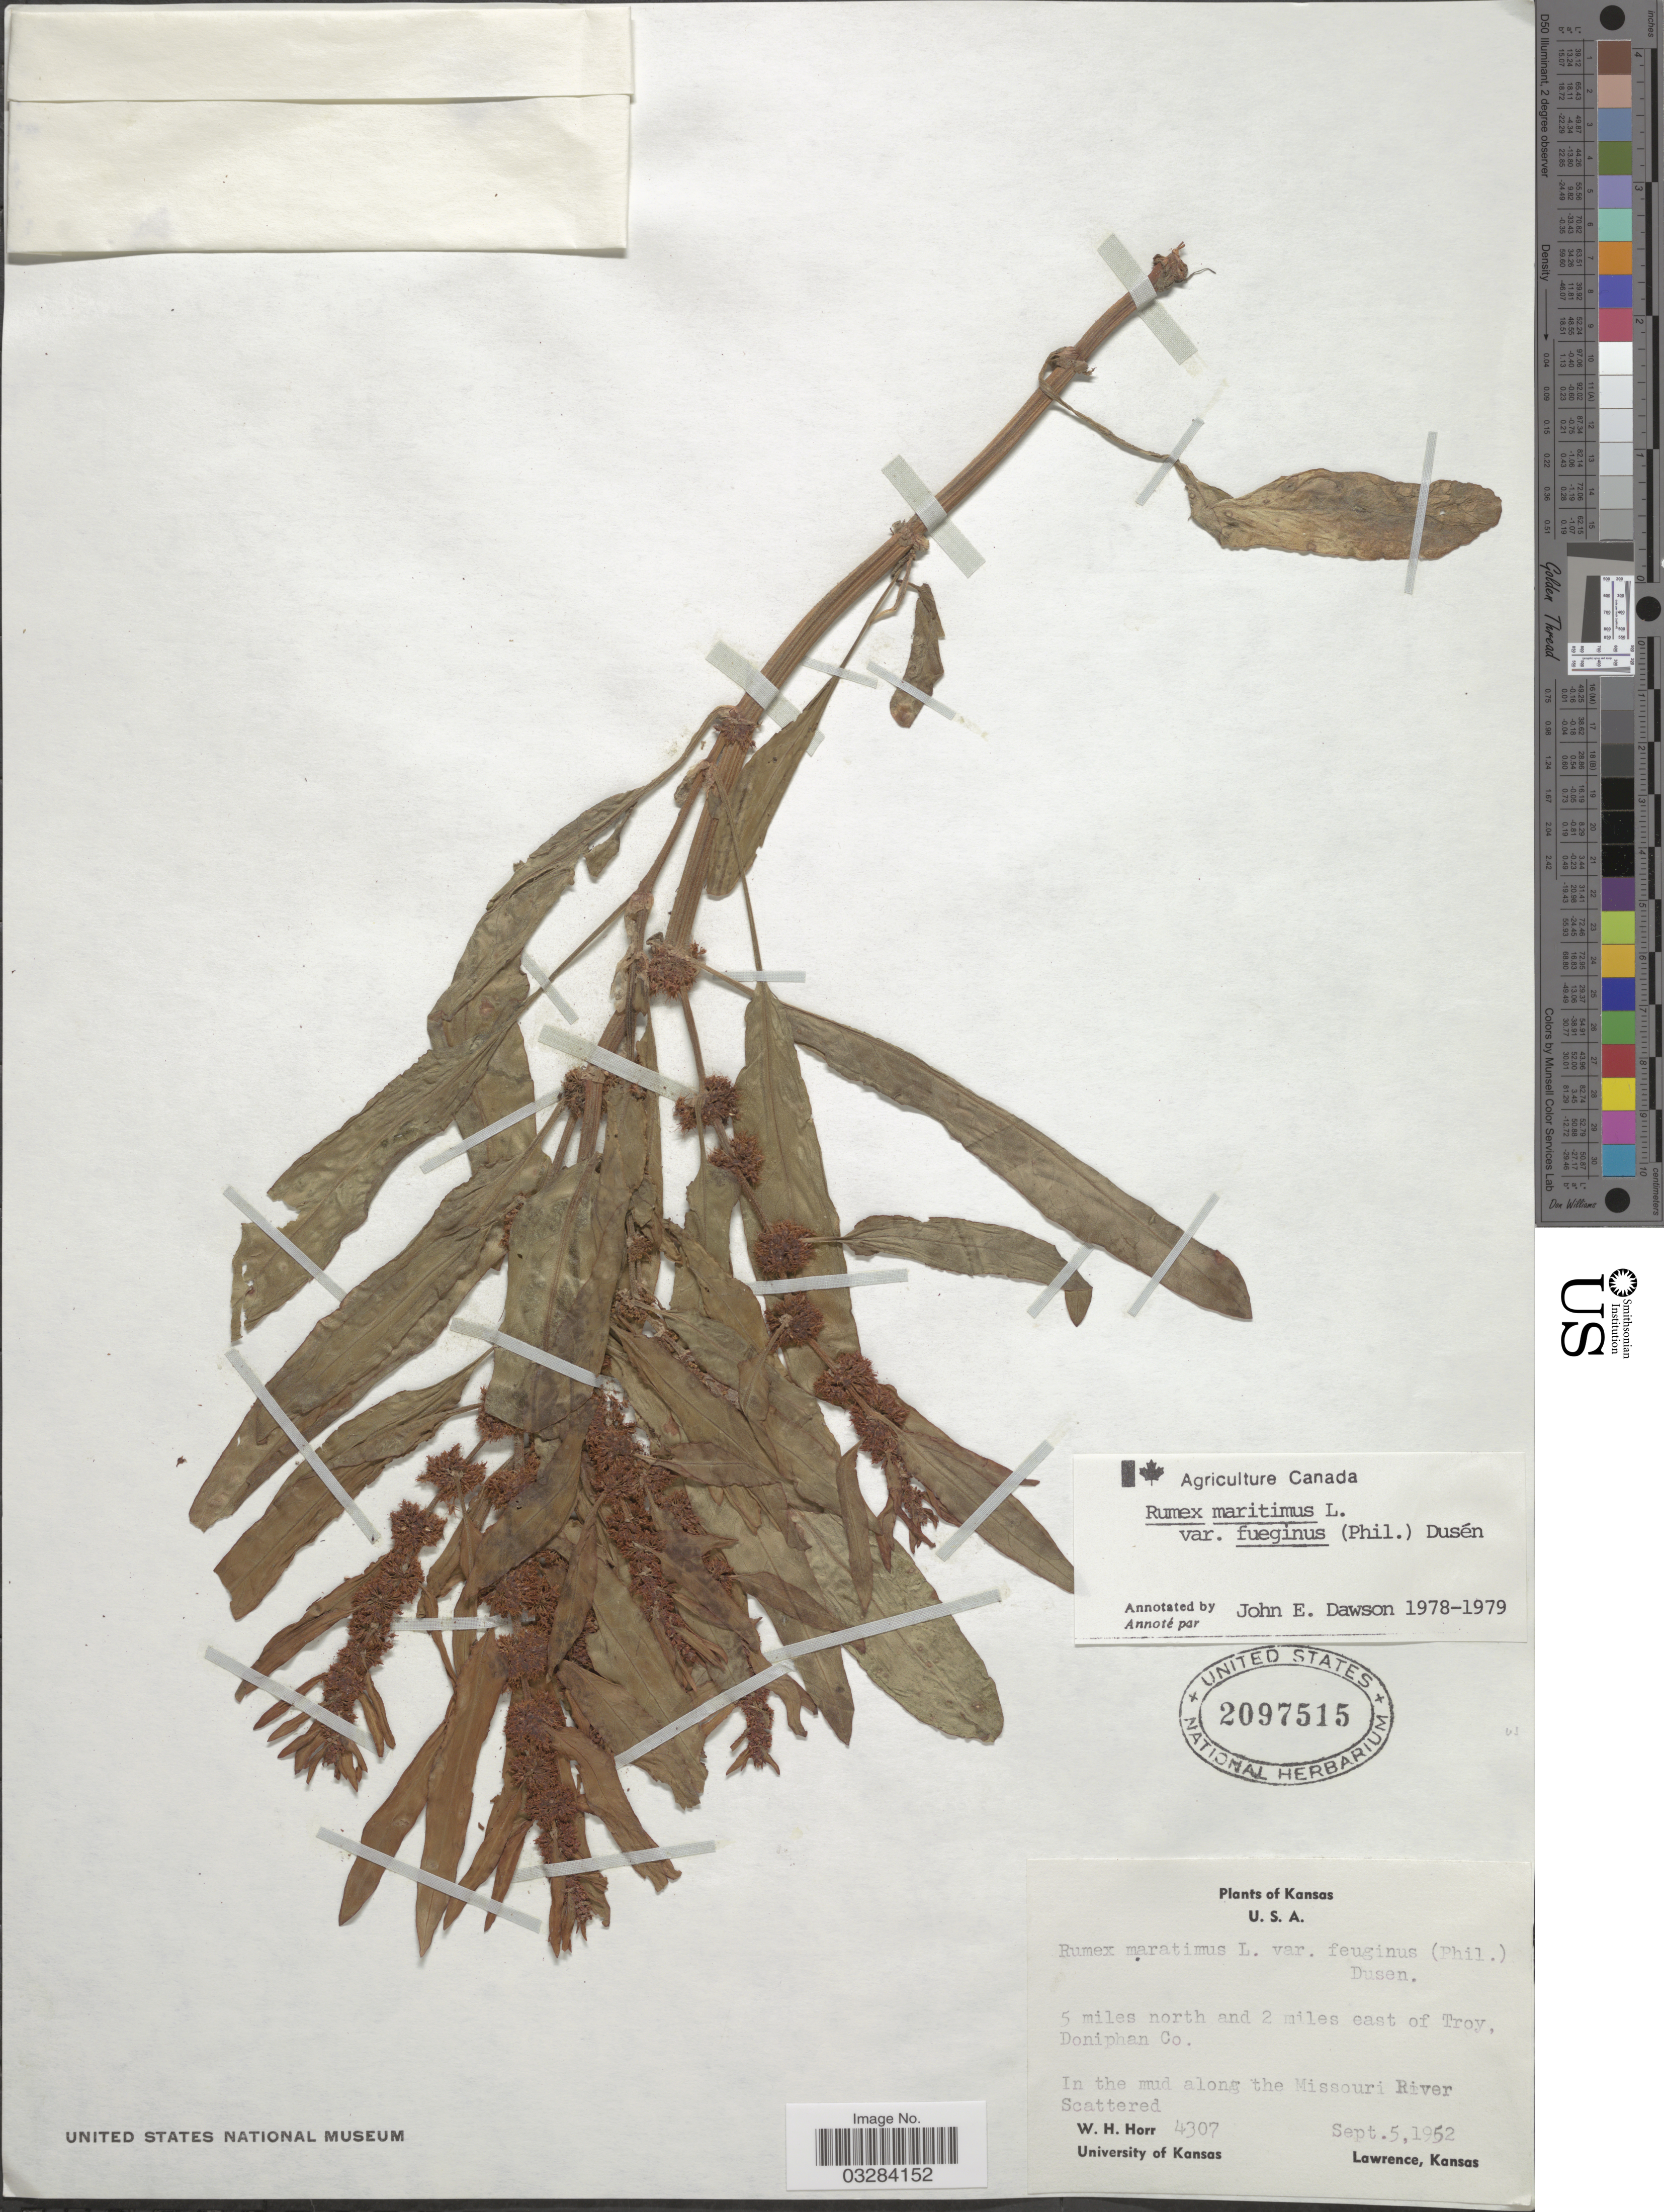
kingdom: Plantae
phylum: Tracheophyta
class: Magnoliopsida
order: Caryophyllales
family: Polygonaceae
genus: Rumex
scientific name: Rumex maritimus var. fueginus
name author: (Phil.) Dusén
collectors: W. H. Horr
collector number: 4307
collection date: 1952-09-05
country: United States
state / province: Kansas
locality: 5 miles north and 2 miles east of Troy, Doniphan Co. Along the Missouri River.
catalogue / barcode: US 2097515